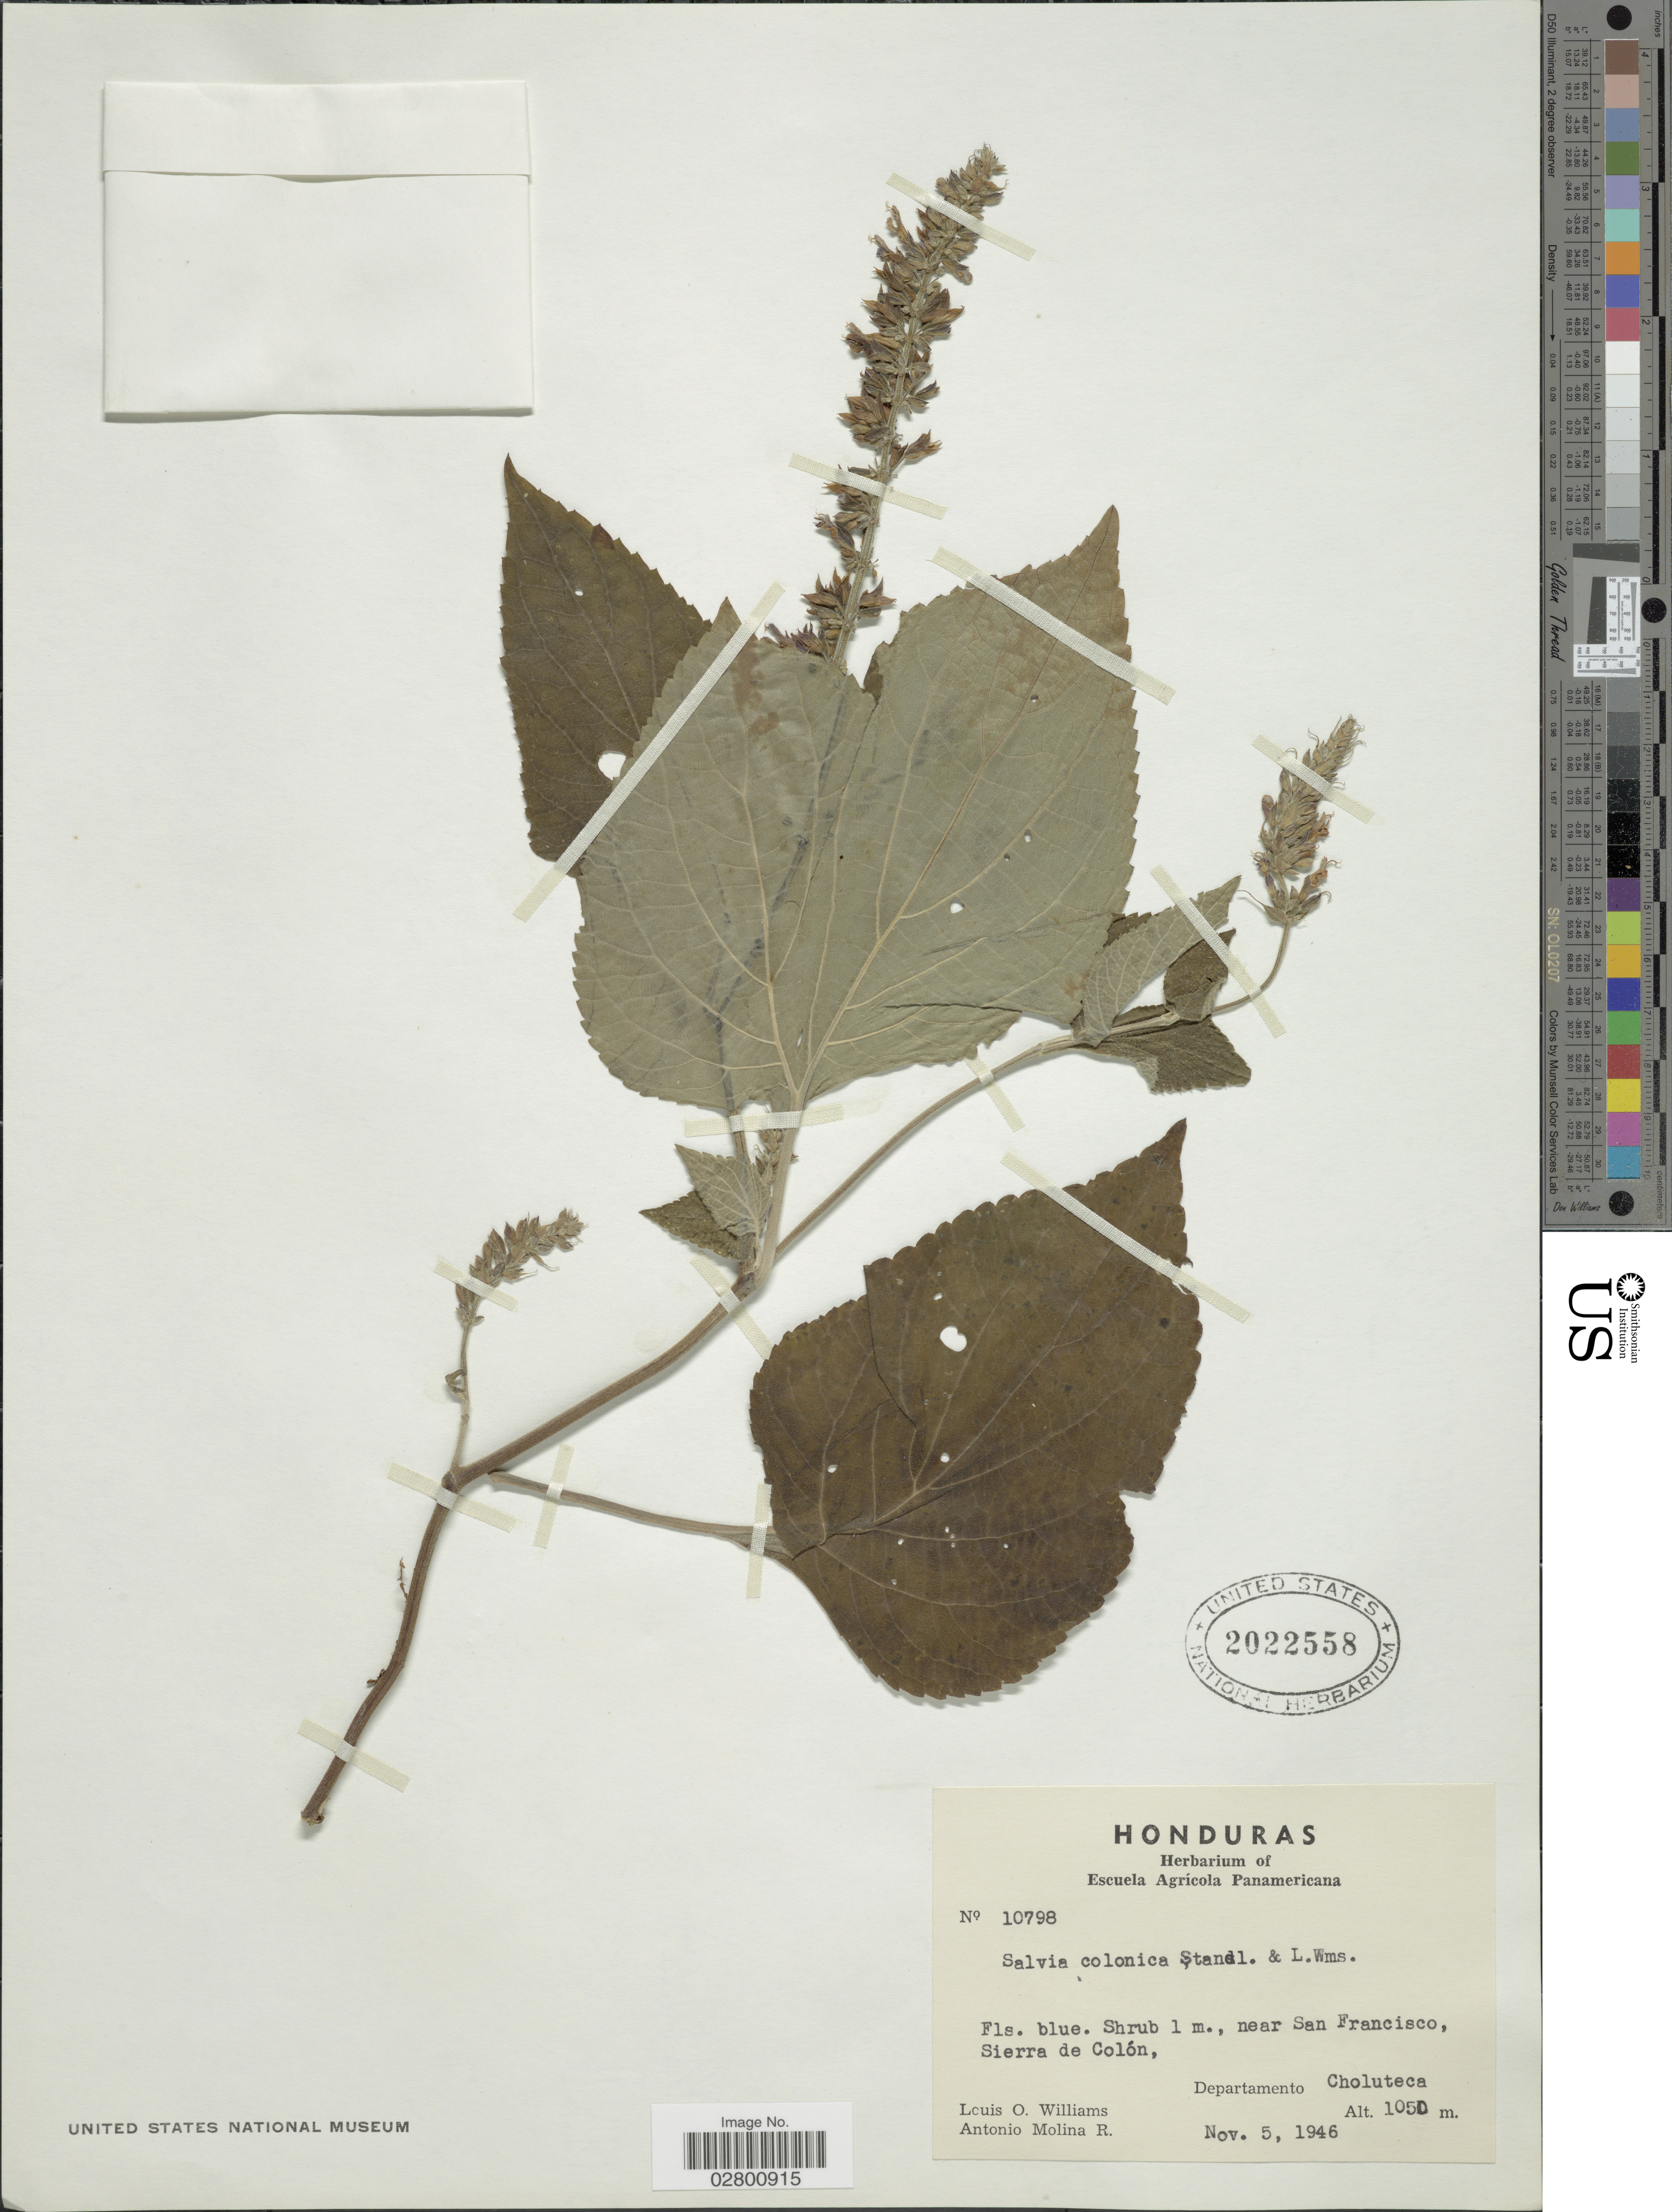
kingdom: Plantae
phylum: Tracheophyta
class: Magnoliopsida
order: Lamiales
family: Lamiaceae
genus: Salvia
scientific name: Salvia colonica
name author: Standl. et al.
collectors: L. O. Williams & A. Molina R.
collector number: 10798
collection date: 1946-11-05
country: Honduras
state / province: Choluteca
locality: Near San Francisco, Sierra de Colón, Departamento Choluteca.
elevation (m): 1050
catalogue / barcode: US 2022558